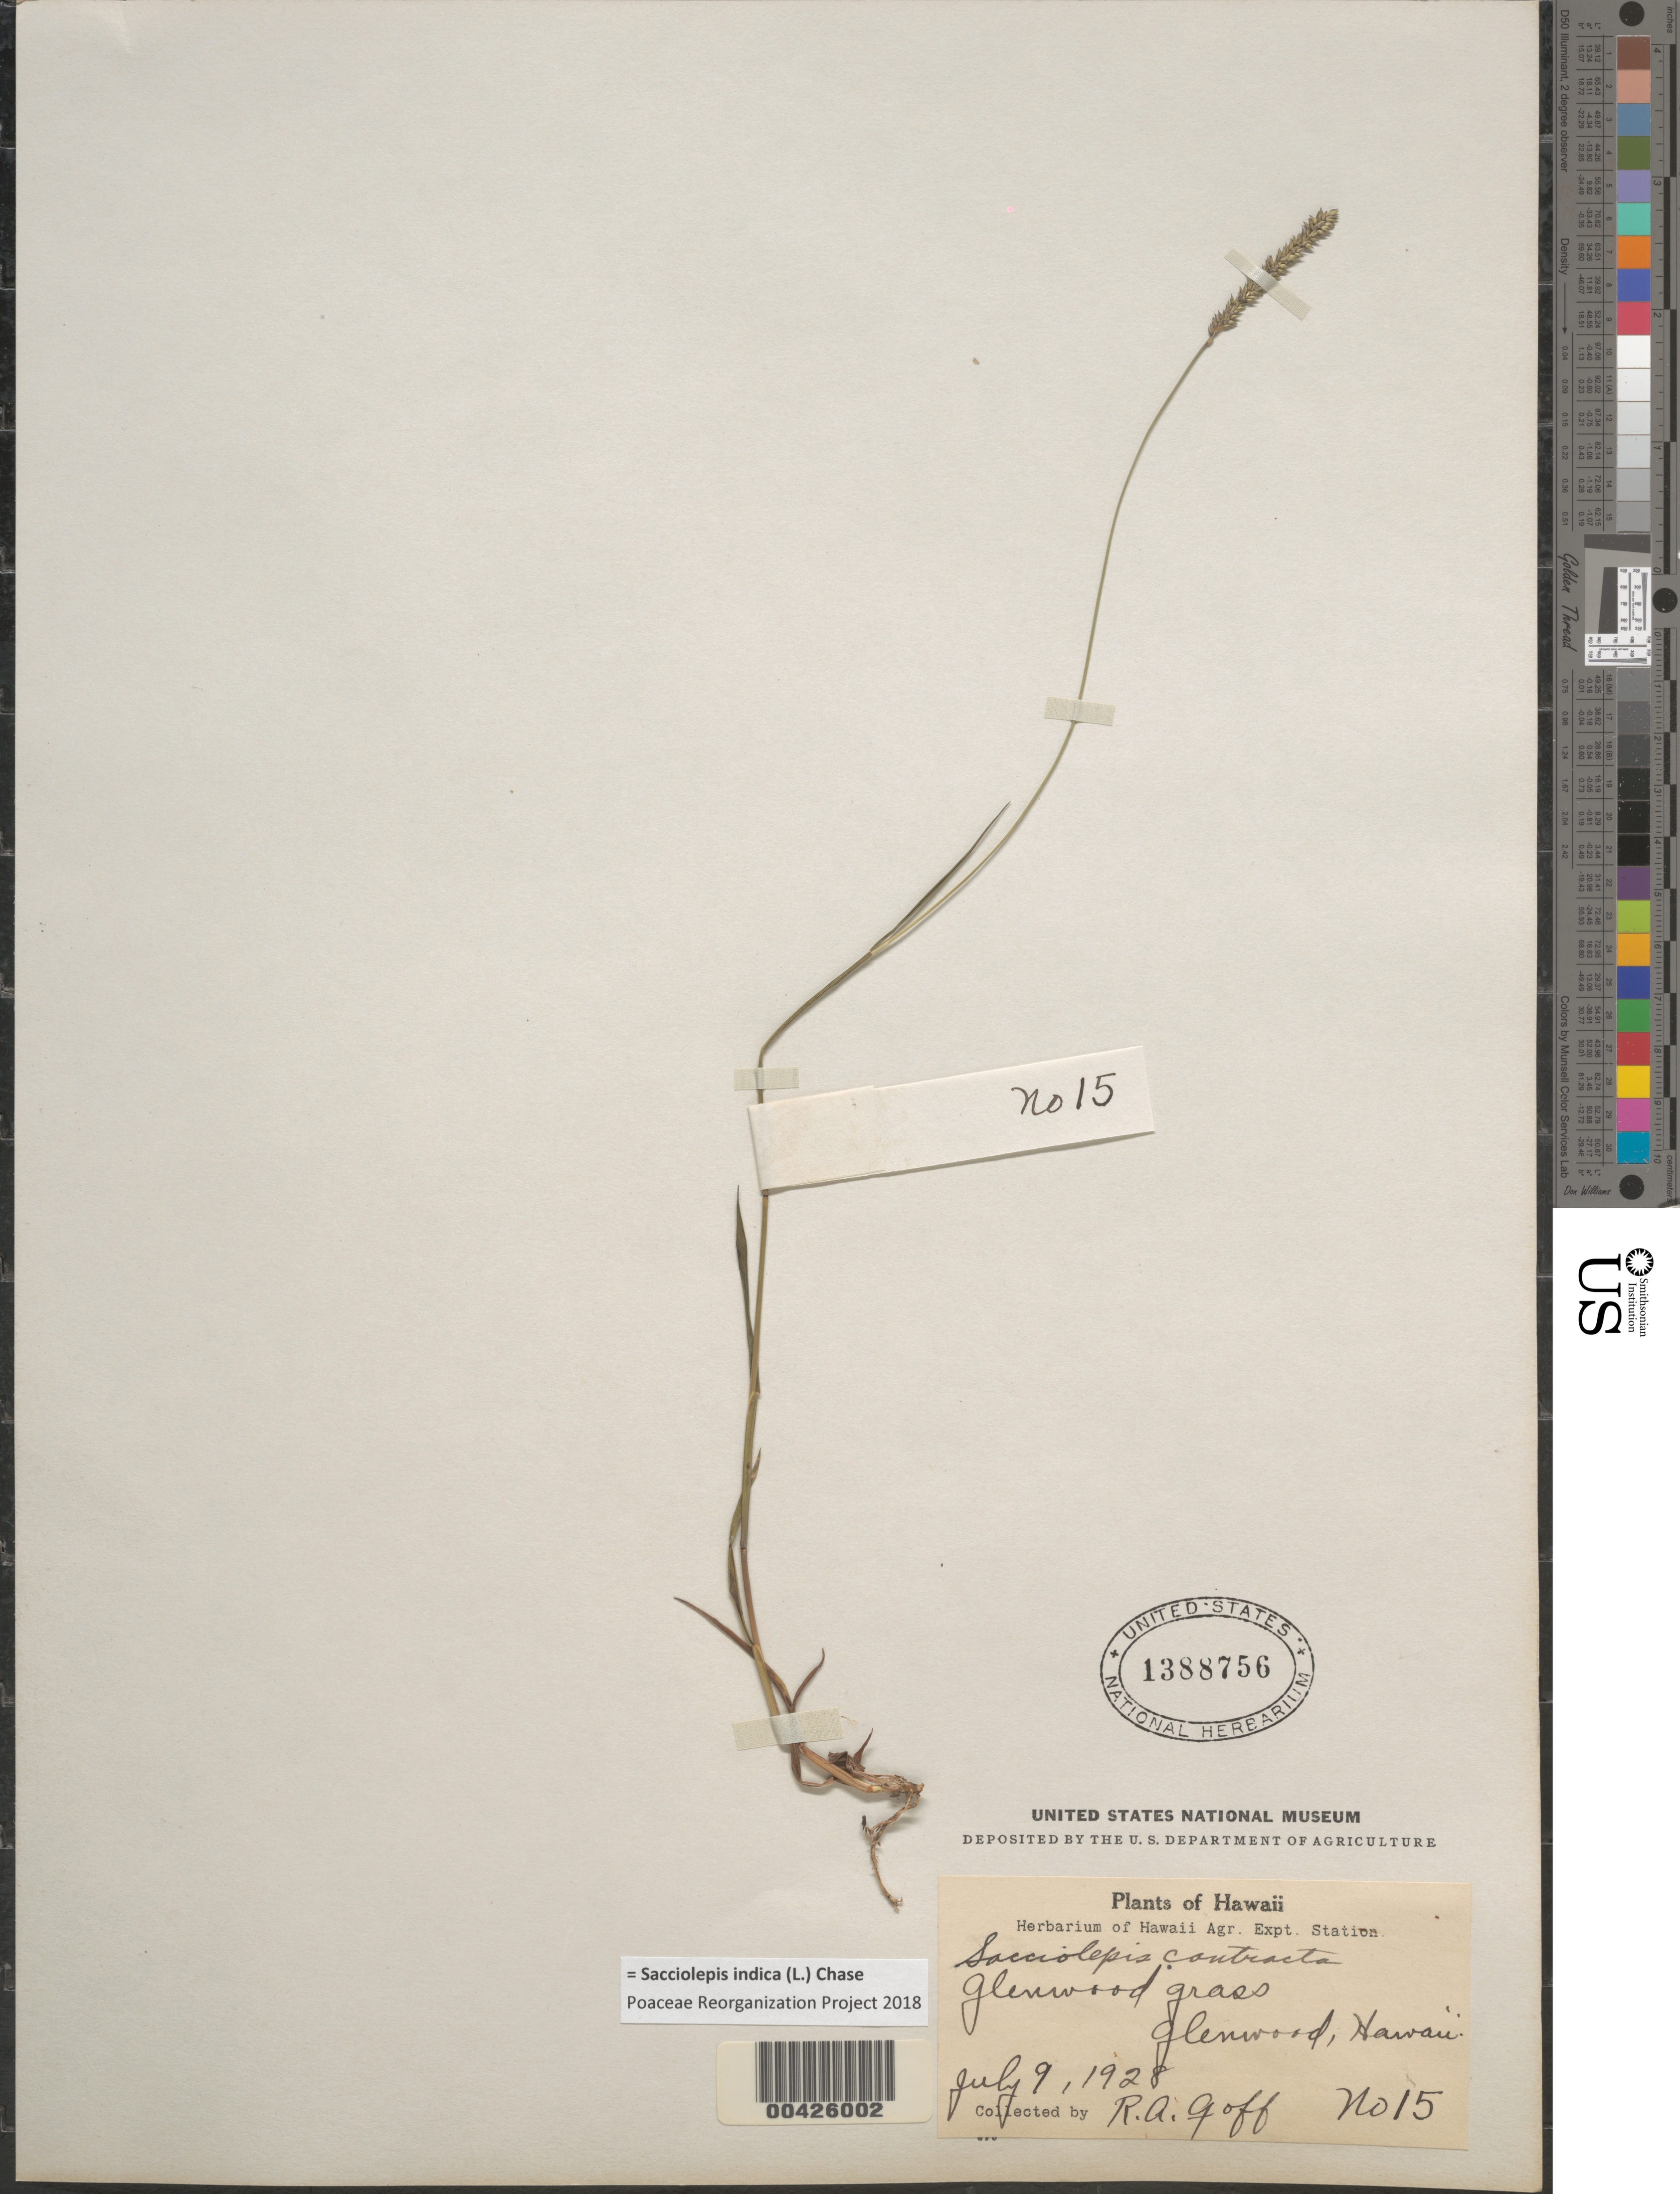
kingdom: Plantae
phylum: Tracheophyta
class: Liliopsida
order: Poales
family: Poaceae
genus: Sacciolepis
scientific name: Sacciolepis indica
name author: (L.) Chase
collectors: R. Goff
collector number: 15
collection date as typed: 9 Jul 1928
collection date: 1928-07-09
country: United States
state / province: Hawaii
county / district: Kauai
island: Kaua'i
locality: Glenwood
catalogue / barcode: US 1388756